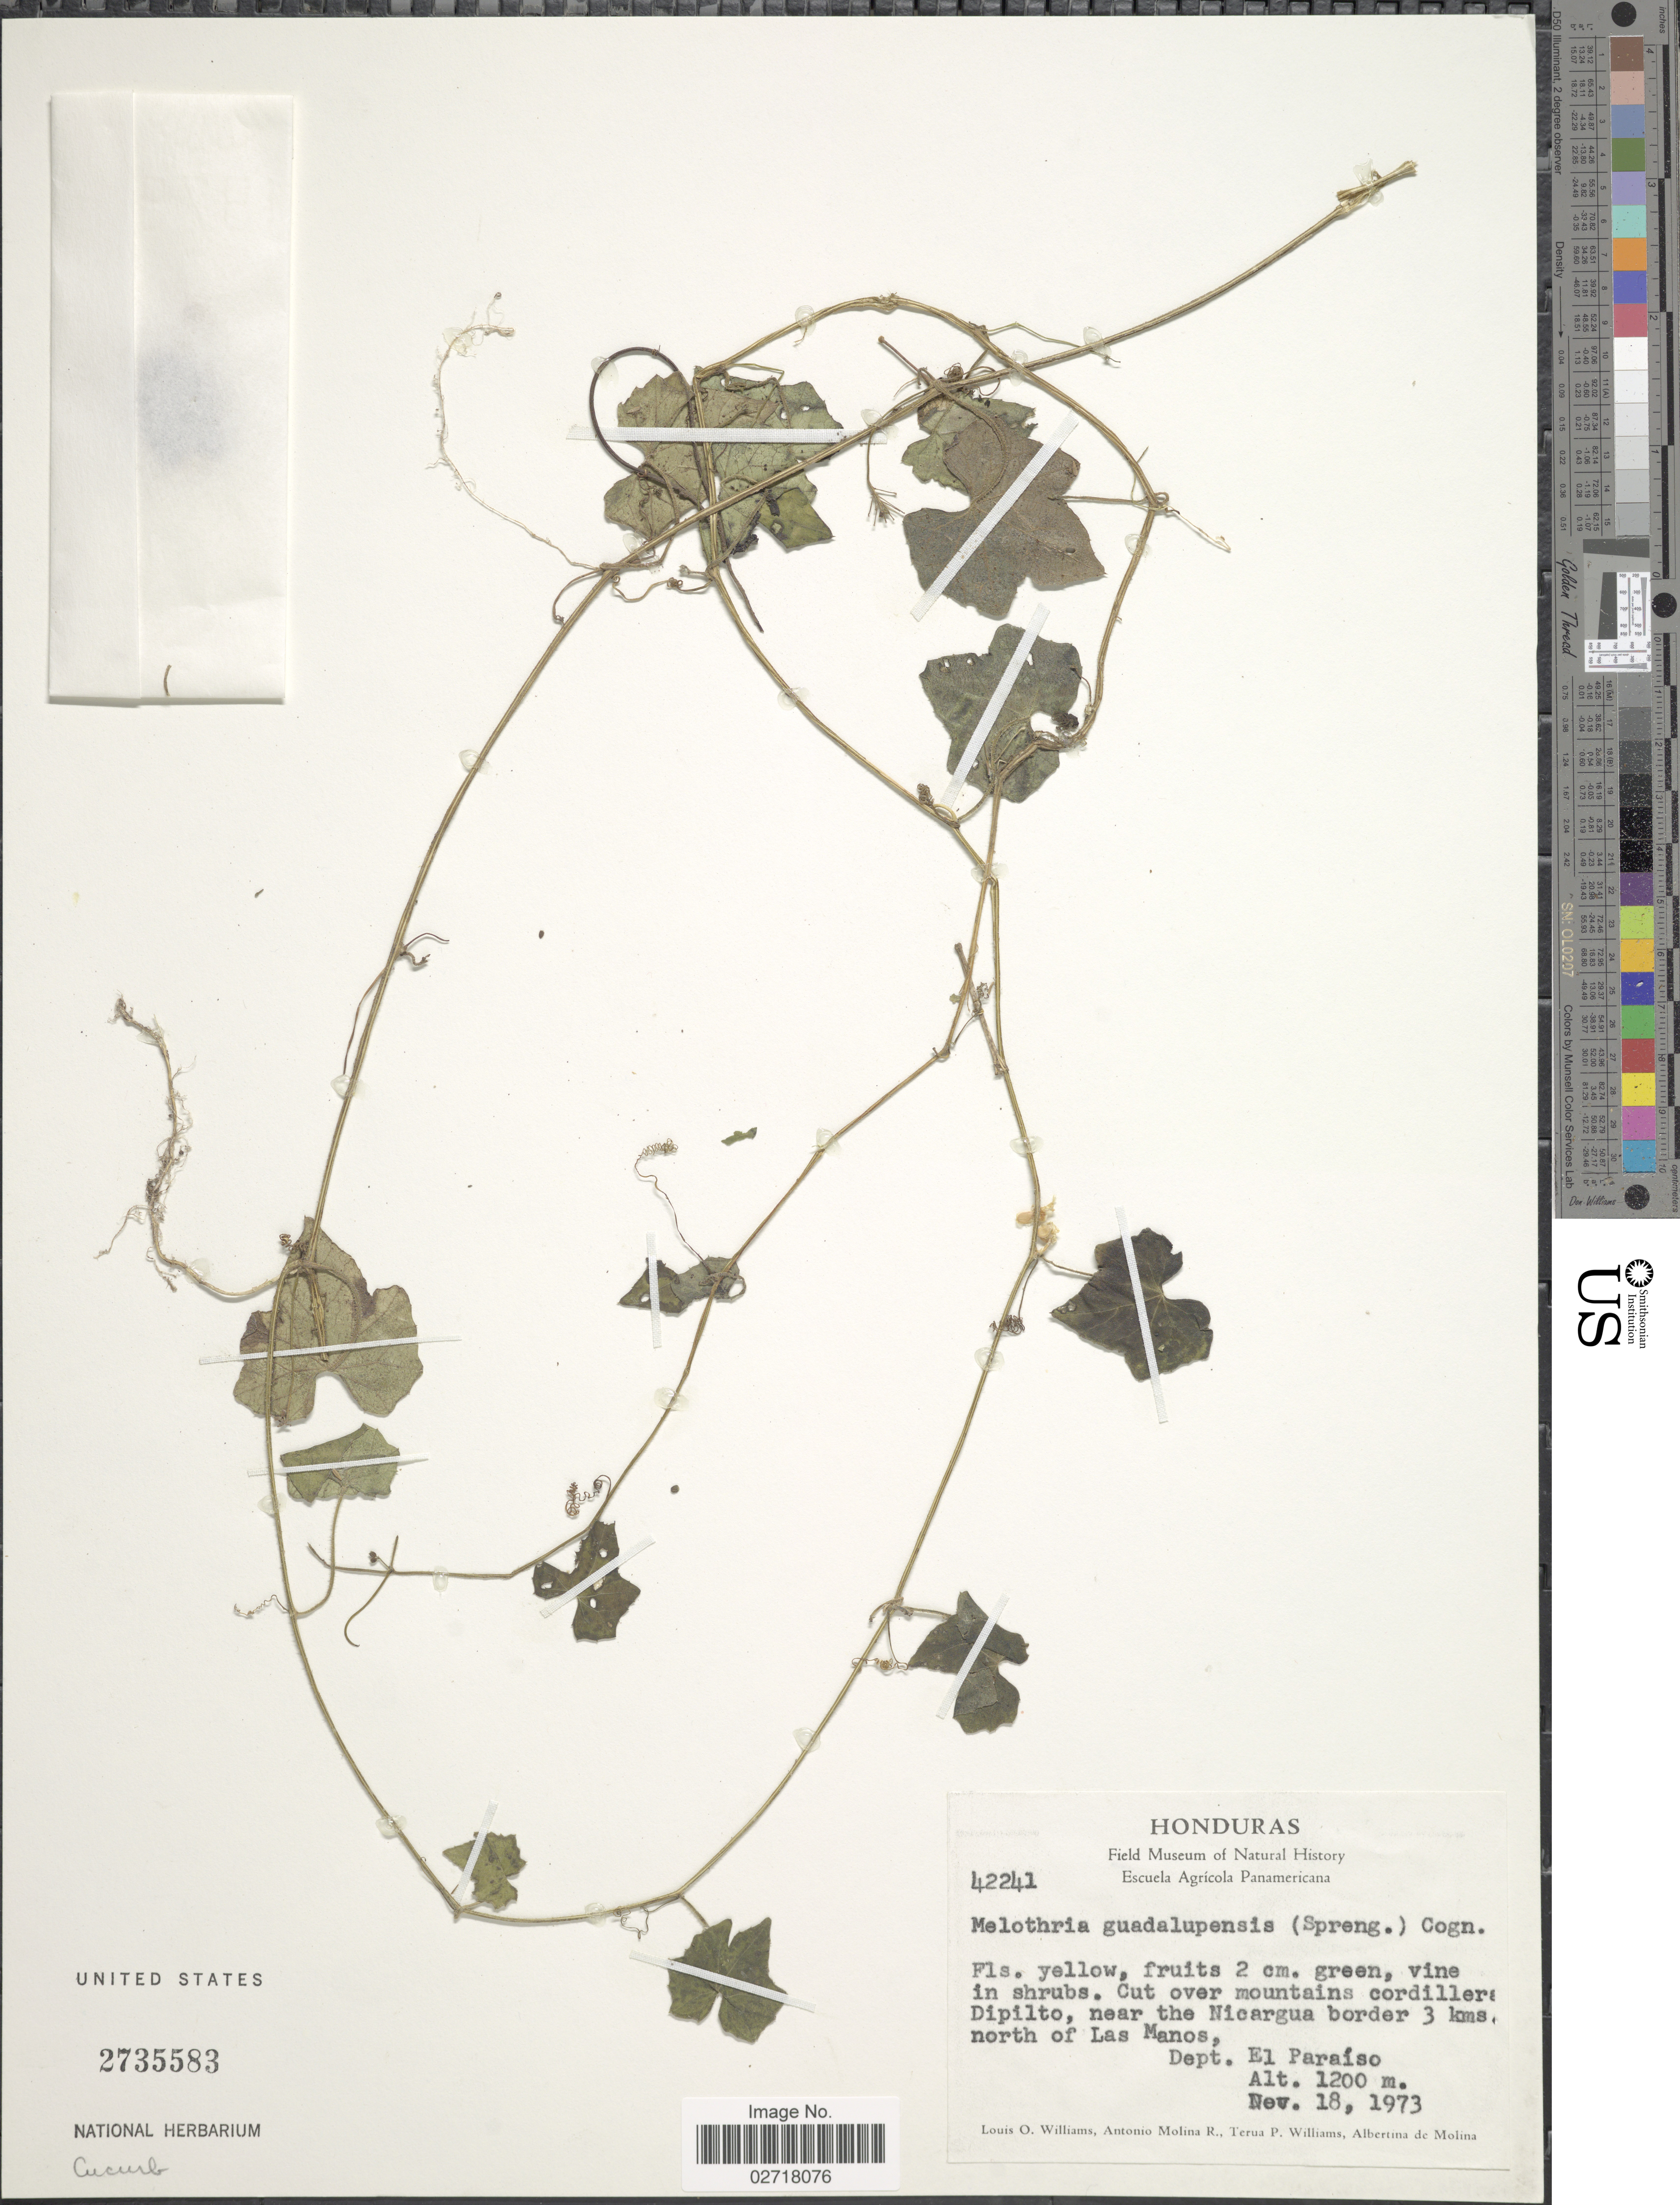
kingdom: Plantae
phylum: Tracheophyta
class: Magnoliopsida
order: Cucurbitales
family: Cucurbitaceae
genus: Melothria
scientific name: Melothria pendula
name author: L.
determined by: U.S. National Herbarium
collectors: L. O. Williams, A. Molina R., T. P. Williams & A. R. Molina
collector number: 42241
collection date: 1973-11-18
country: Honduras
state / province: El Paraíso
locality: Cordillera Dipilto, near the Nicargua border 3 kms. north of Las Manos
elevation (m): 1200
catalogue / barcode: US 2735583